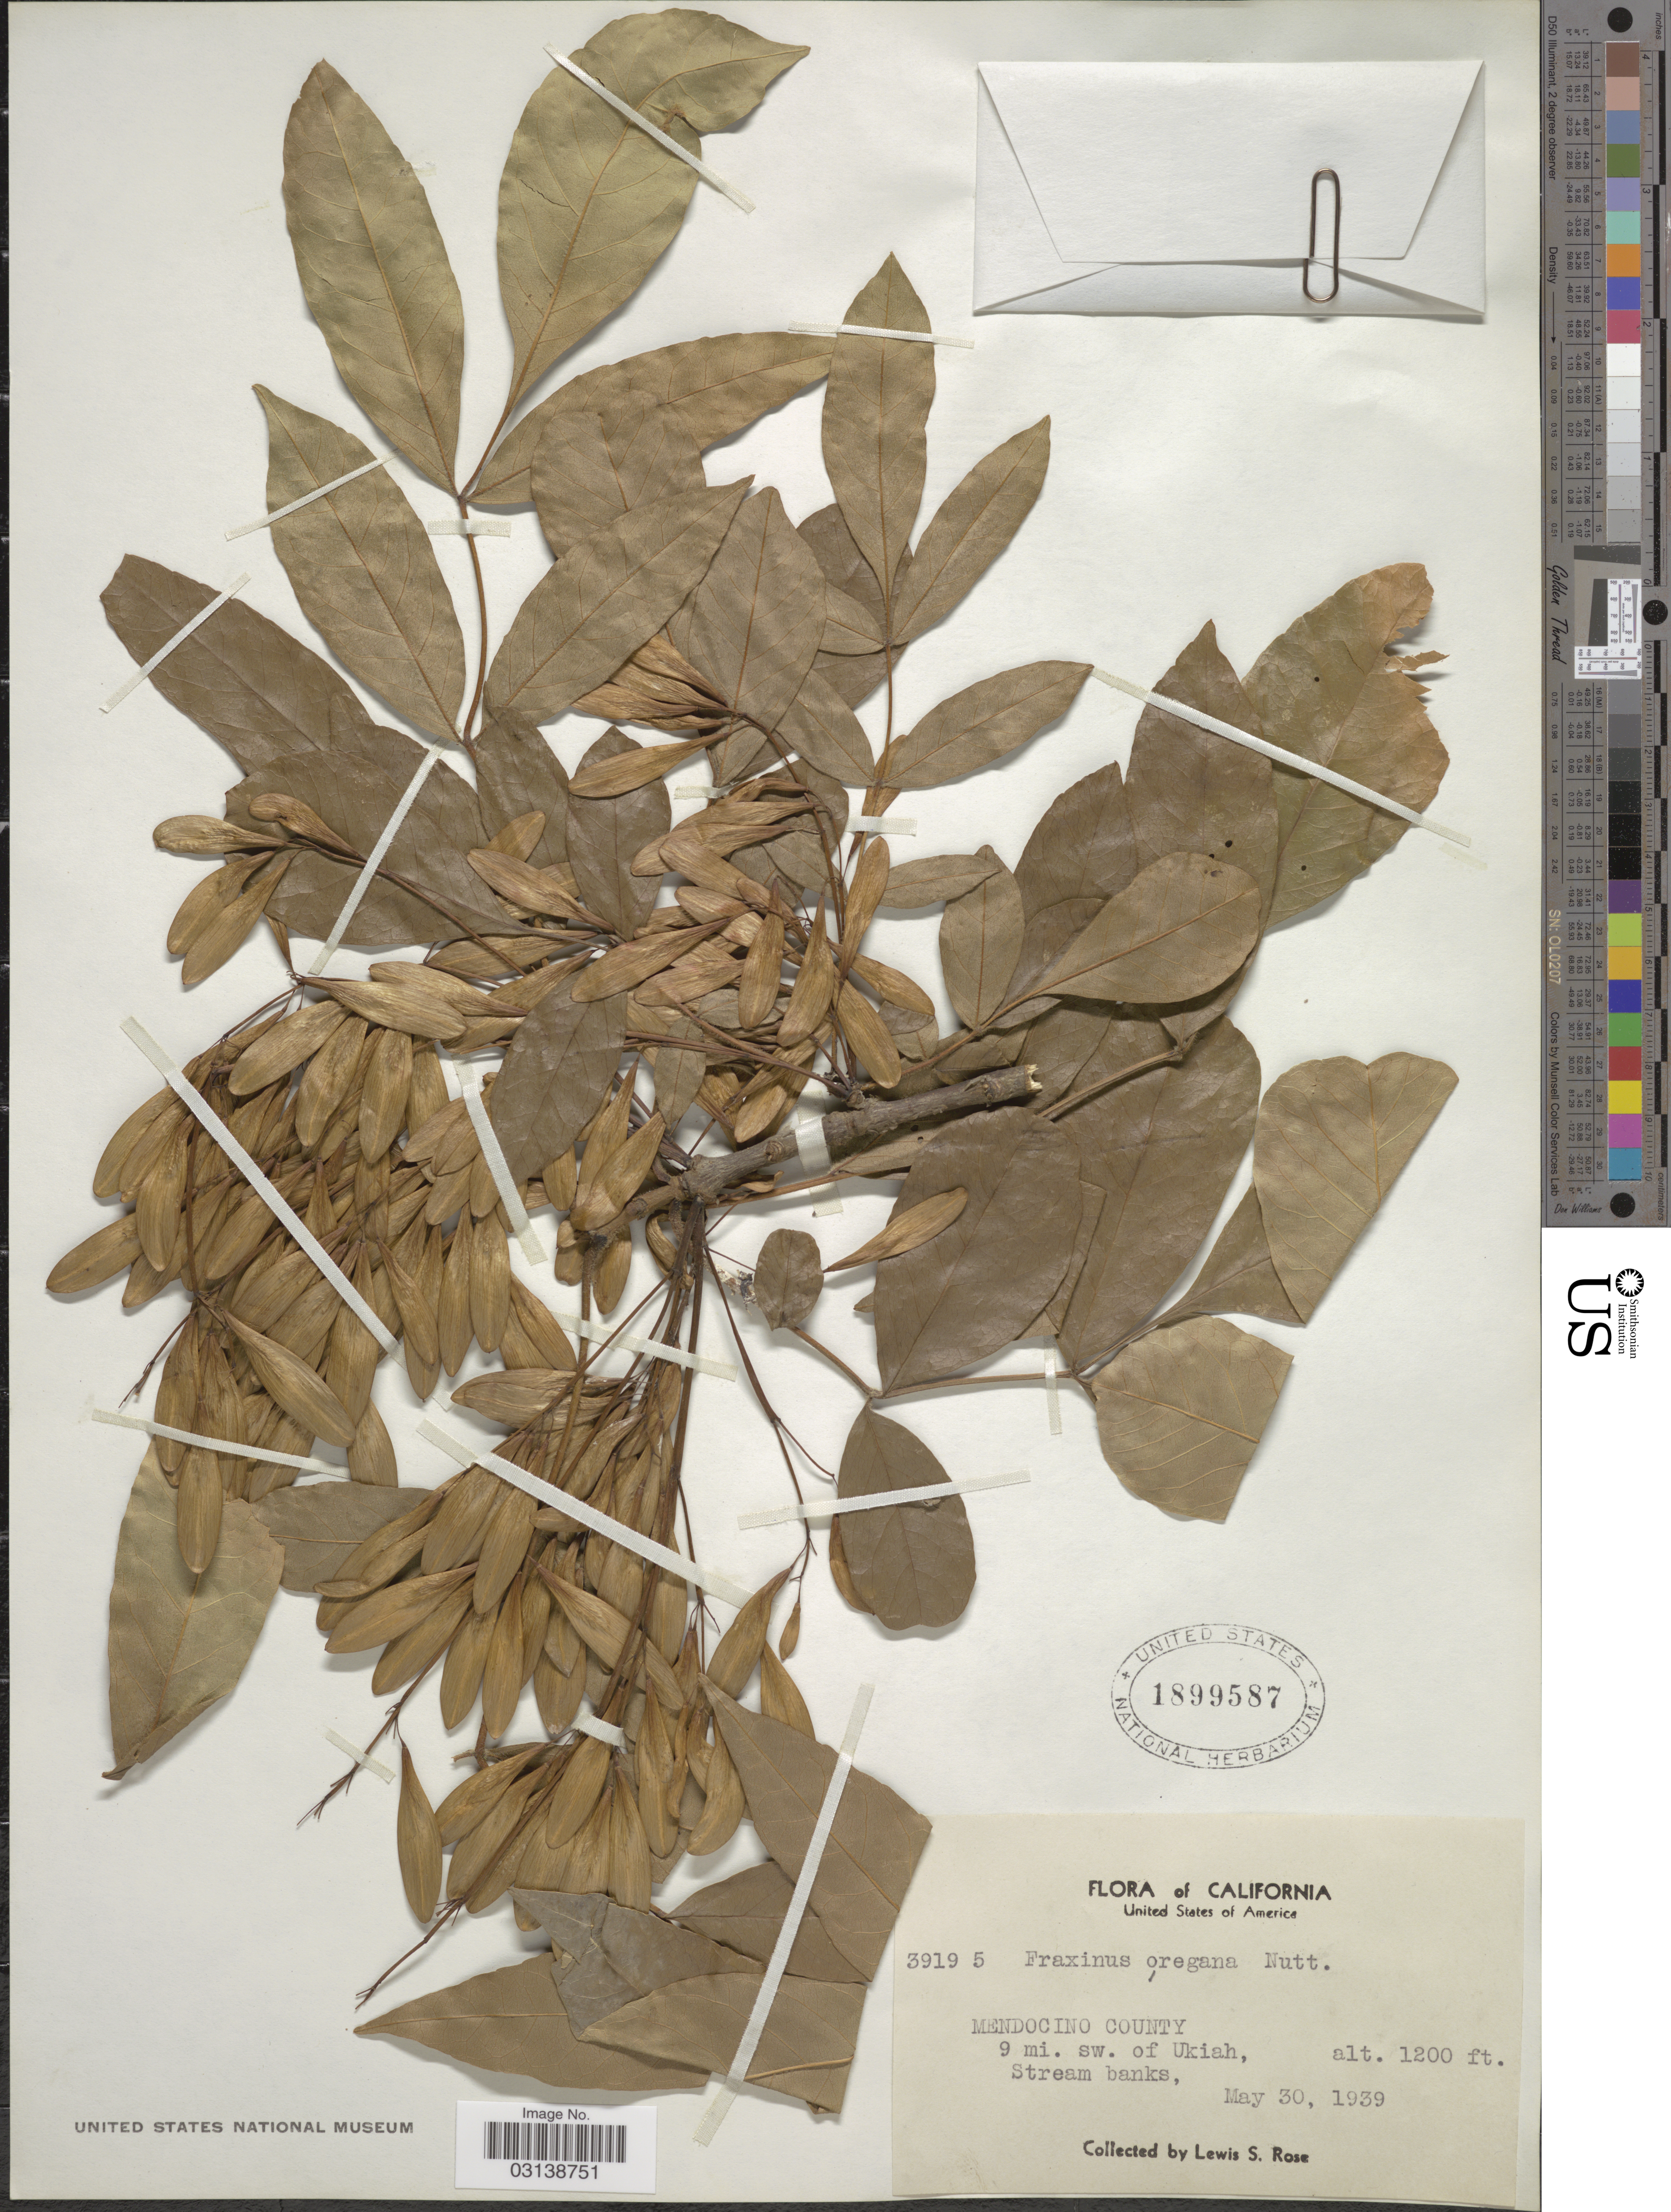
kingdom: Plantae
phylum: Tracheophyta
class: Magnoliopsida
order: Lamiales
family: Oleaceae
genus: Fraxinus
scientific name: Fraxinus latifolia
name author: Benth.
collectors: L. S. Rose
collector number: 39195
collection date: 1939-05-30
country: United States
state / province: California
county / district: Mendocino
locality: Mendocino County. 9 mi. SW. of Ukiah, Stream banks.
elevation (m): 366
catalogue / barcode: US 1899587